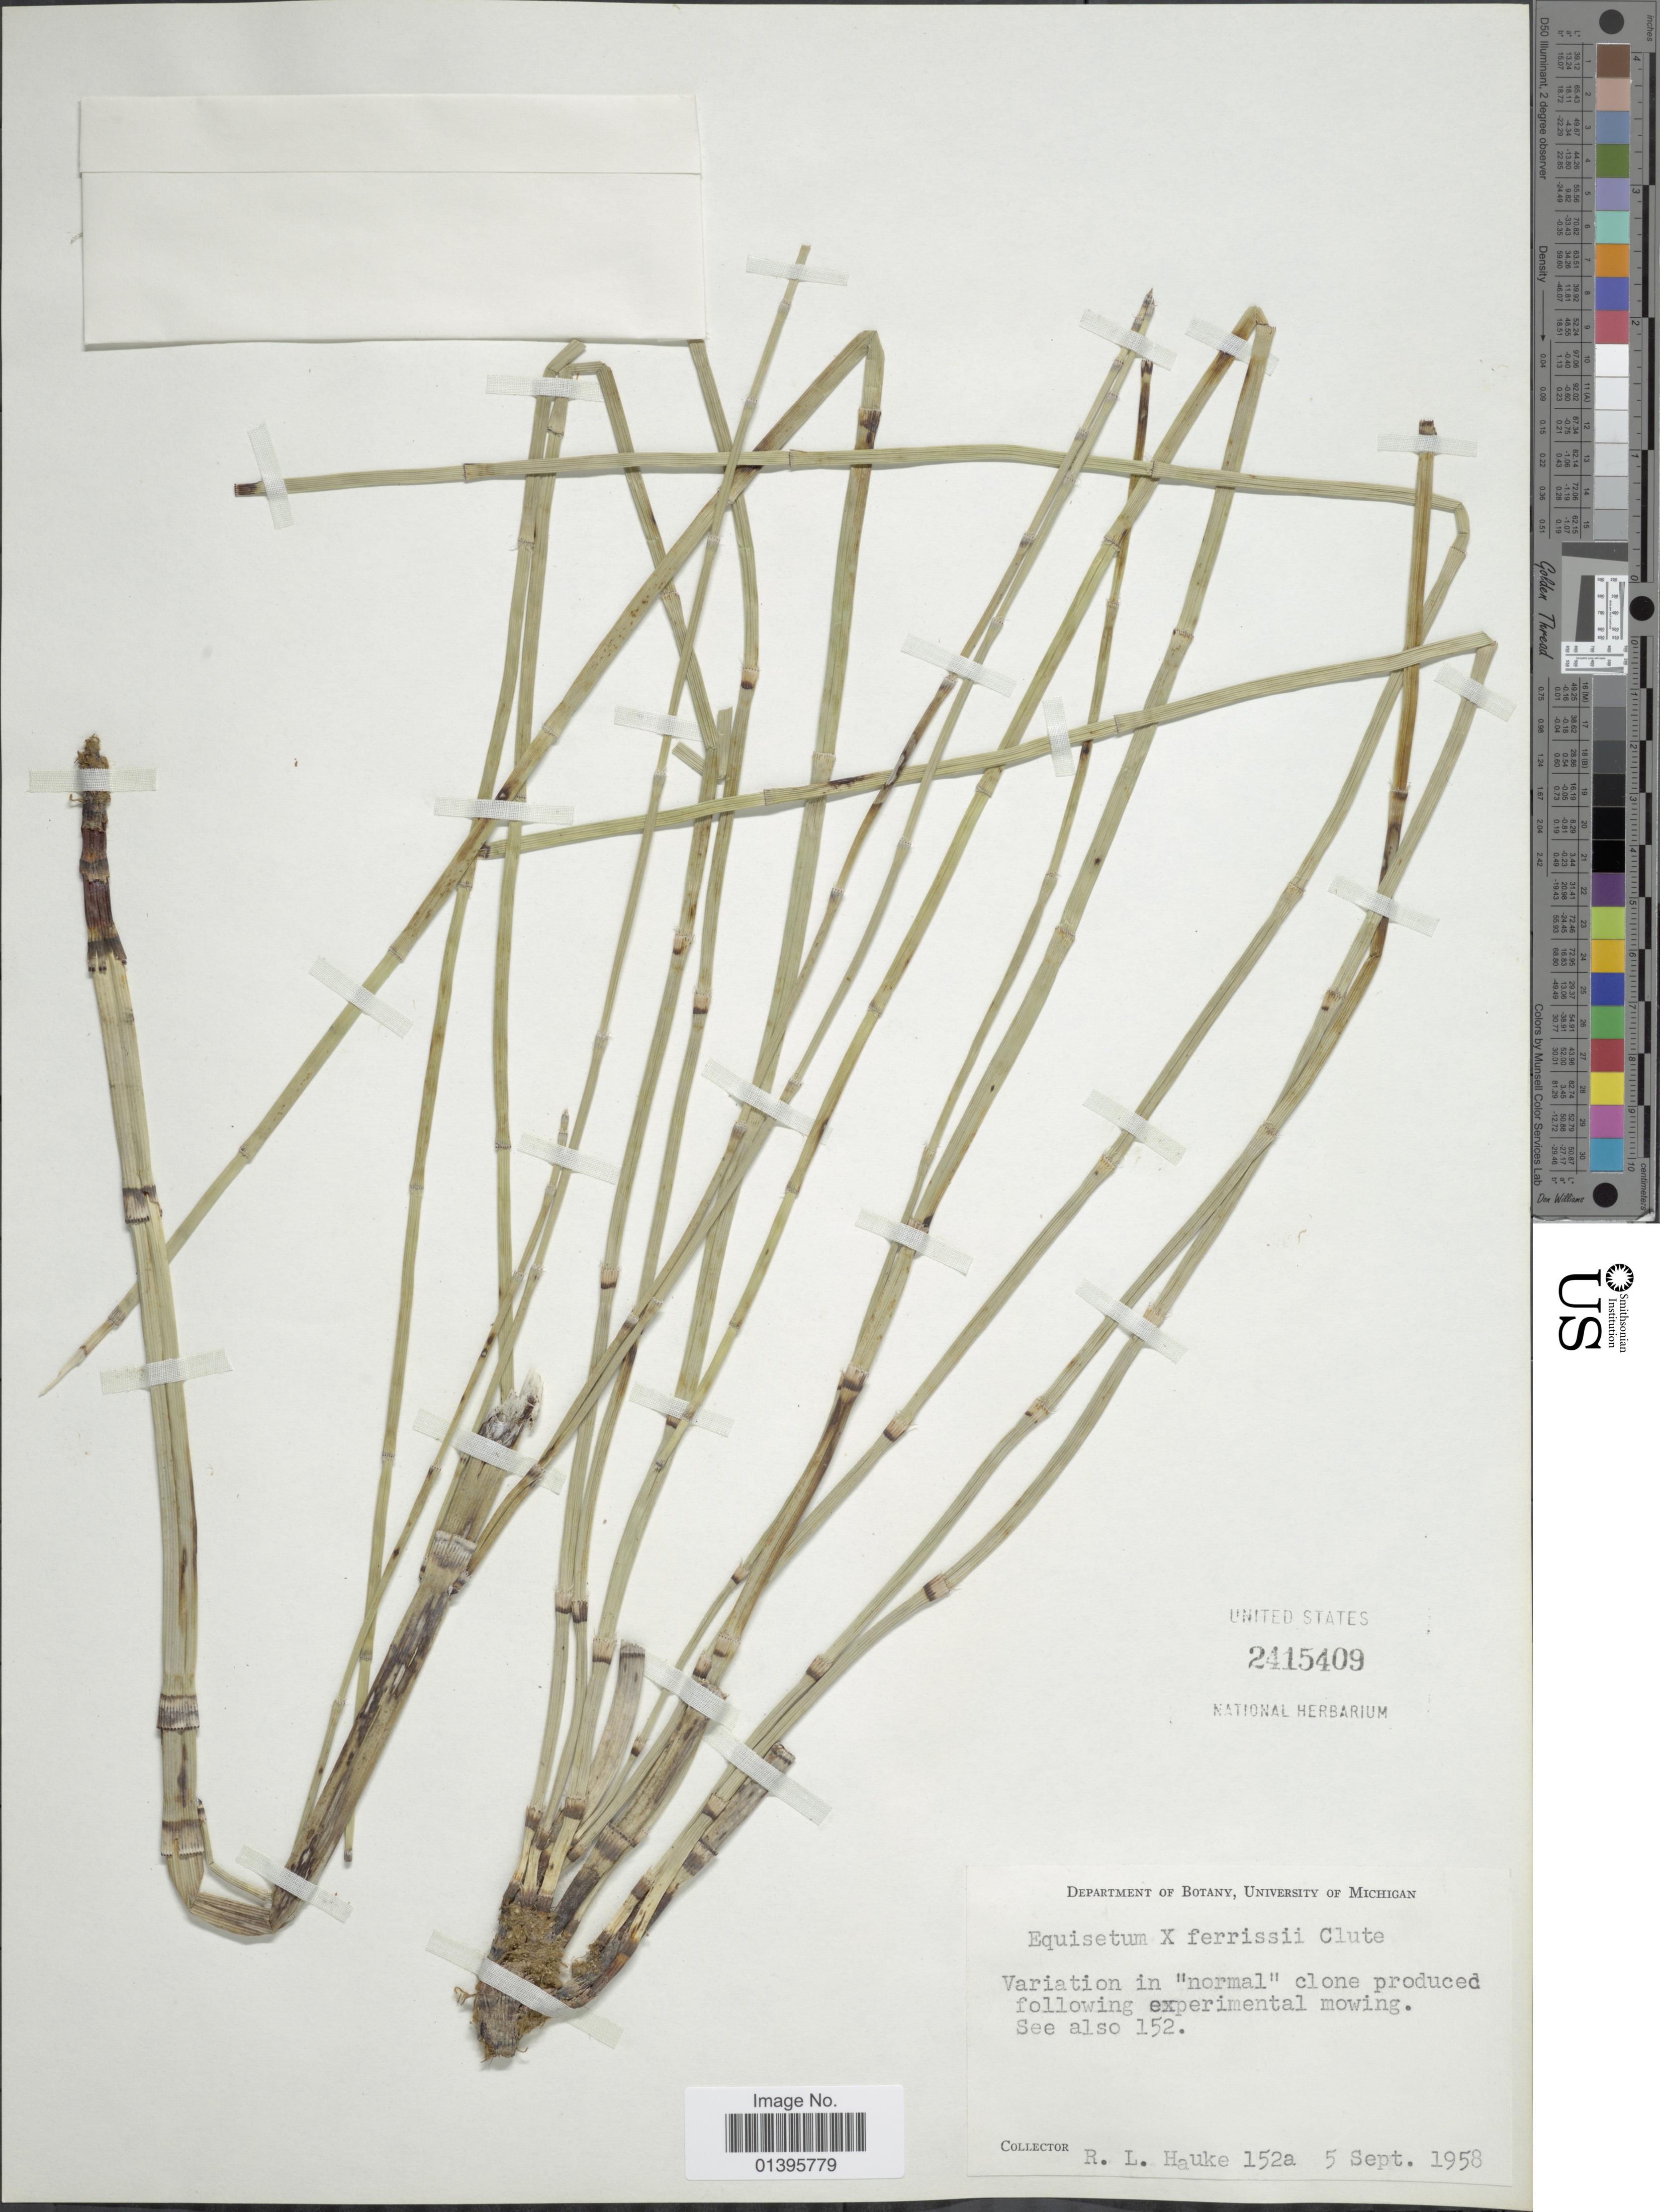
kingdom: Plantae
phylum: Tracheophyta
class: Polypodiopsida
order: Equisetales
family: Equisetaceae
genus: Equisetum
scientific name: Equisetum x ferrissii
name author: Clute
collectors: R. Hauke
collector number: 152a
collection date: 1958-09-05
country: United States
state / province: Michigan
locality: Variation in "normal" clone produced following experimental mowing. See also 152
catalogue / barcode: US 2415409